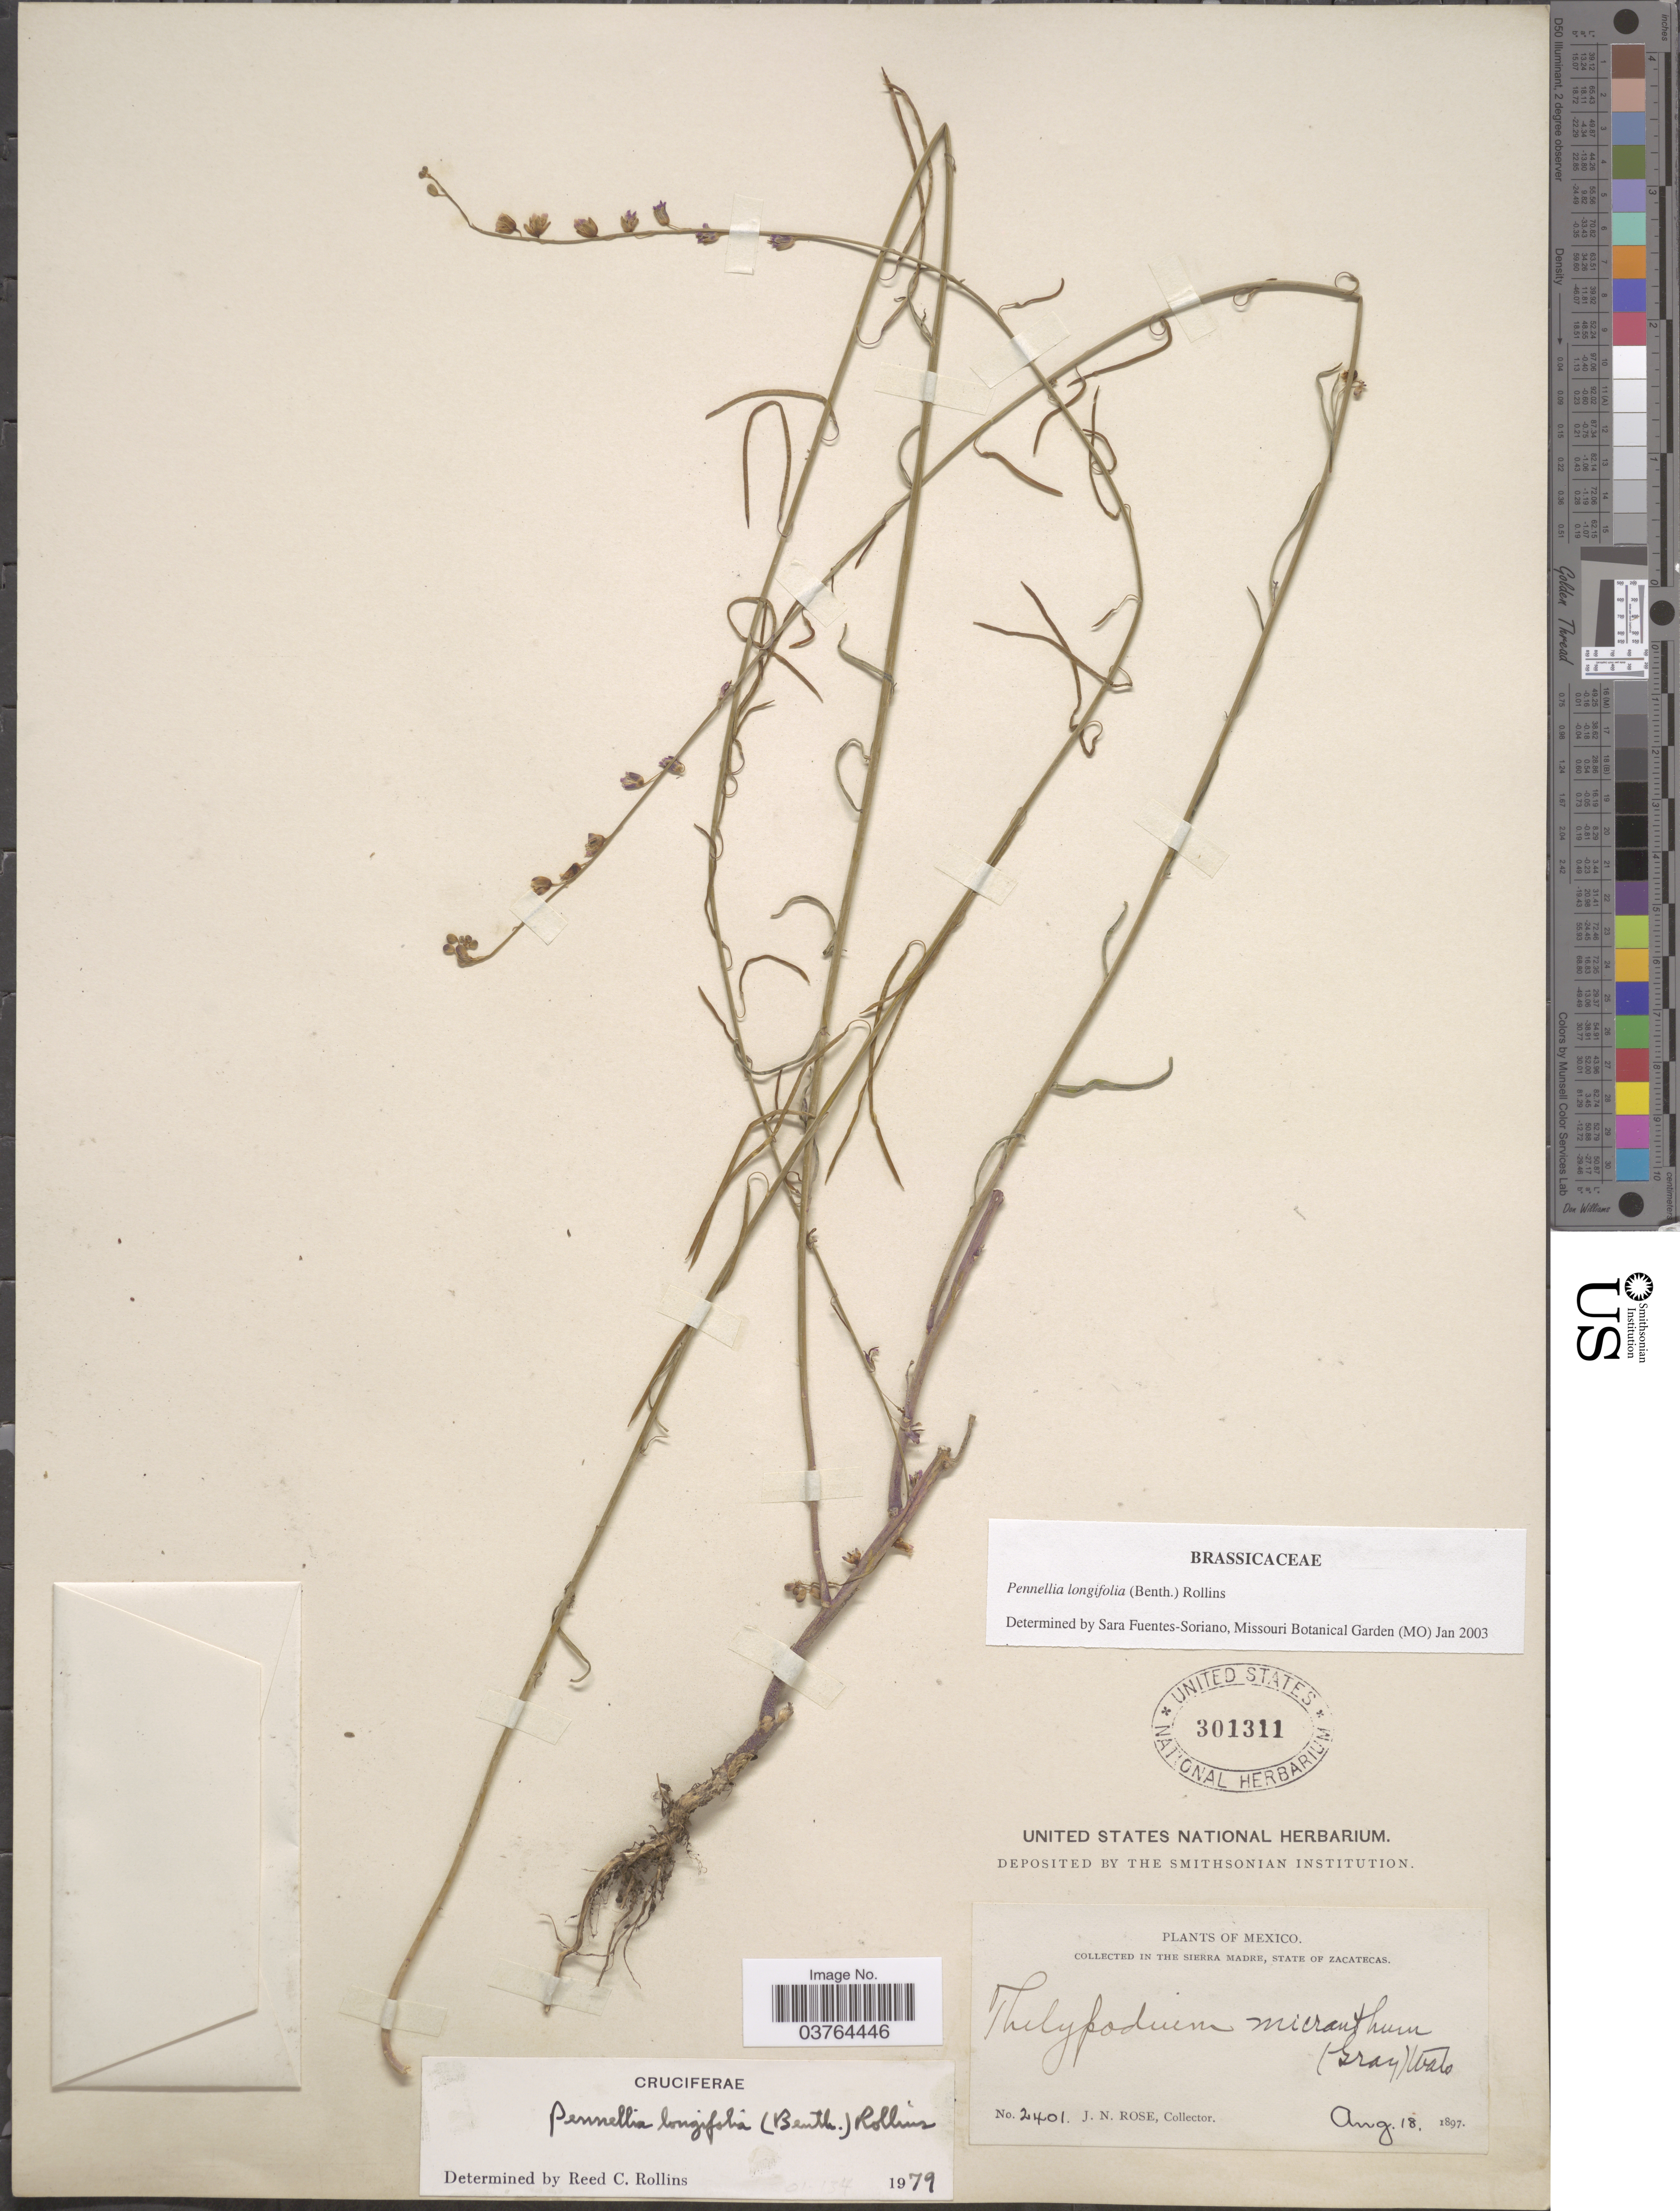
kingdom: Plantae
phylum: Tracheophyta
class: Magnoliopsida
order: Brassicales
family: Brassicaceae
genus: Pennellia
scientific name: Pennellia longifolia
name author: (Benth.) Rollins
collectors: J. N. Rose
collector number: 2401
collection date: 1897-08-18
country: Mexico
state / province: Zacatecas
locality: In the Sierra Madre.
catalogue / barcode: US 301311